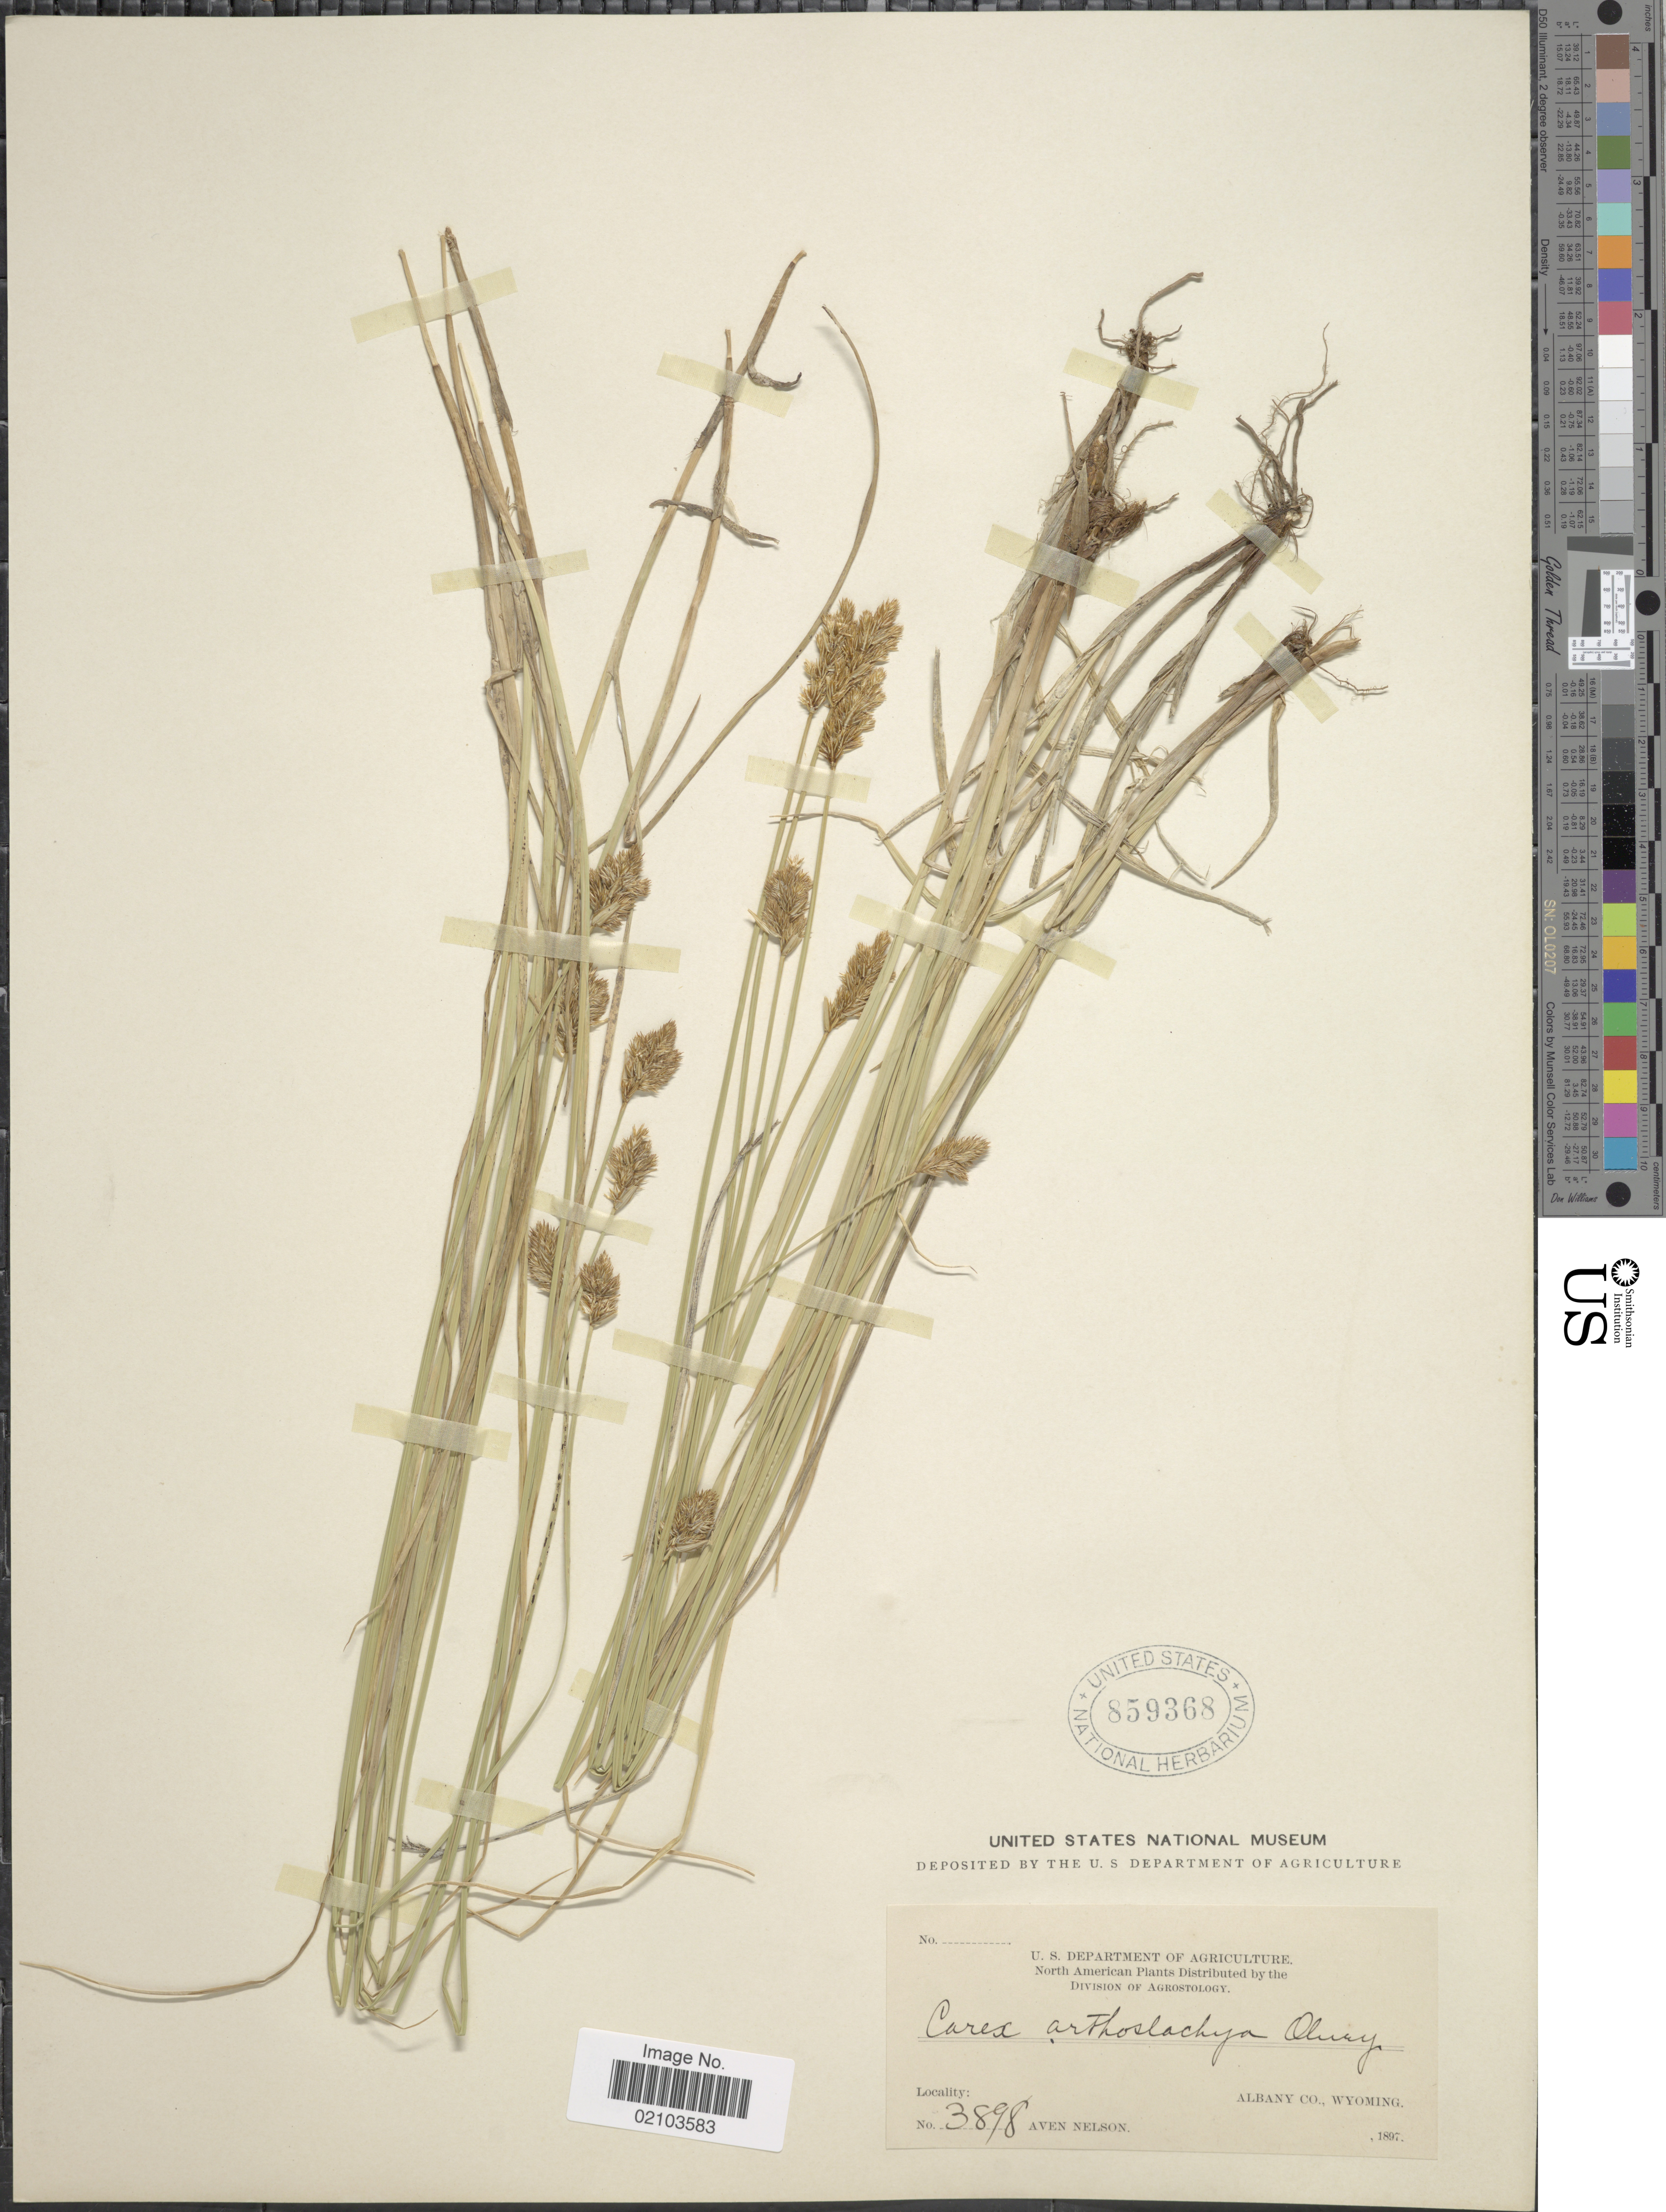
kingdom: Plantae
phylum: Tracheophyta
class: Liliopsida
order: Poales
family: Cyperaceae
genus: Carex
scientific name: Carex athrostachya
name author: Olney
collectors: A. Nelson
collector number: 3898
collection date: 1897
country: United States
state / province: Wyoming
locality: Albany Co.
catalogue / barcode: US 859368